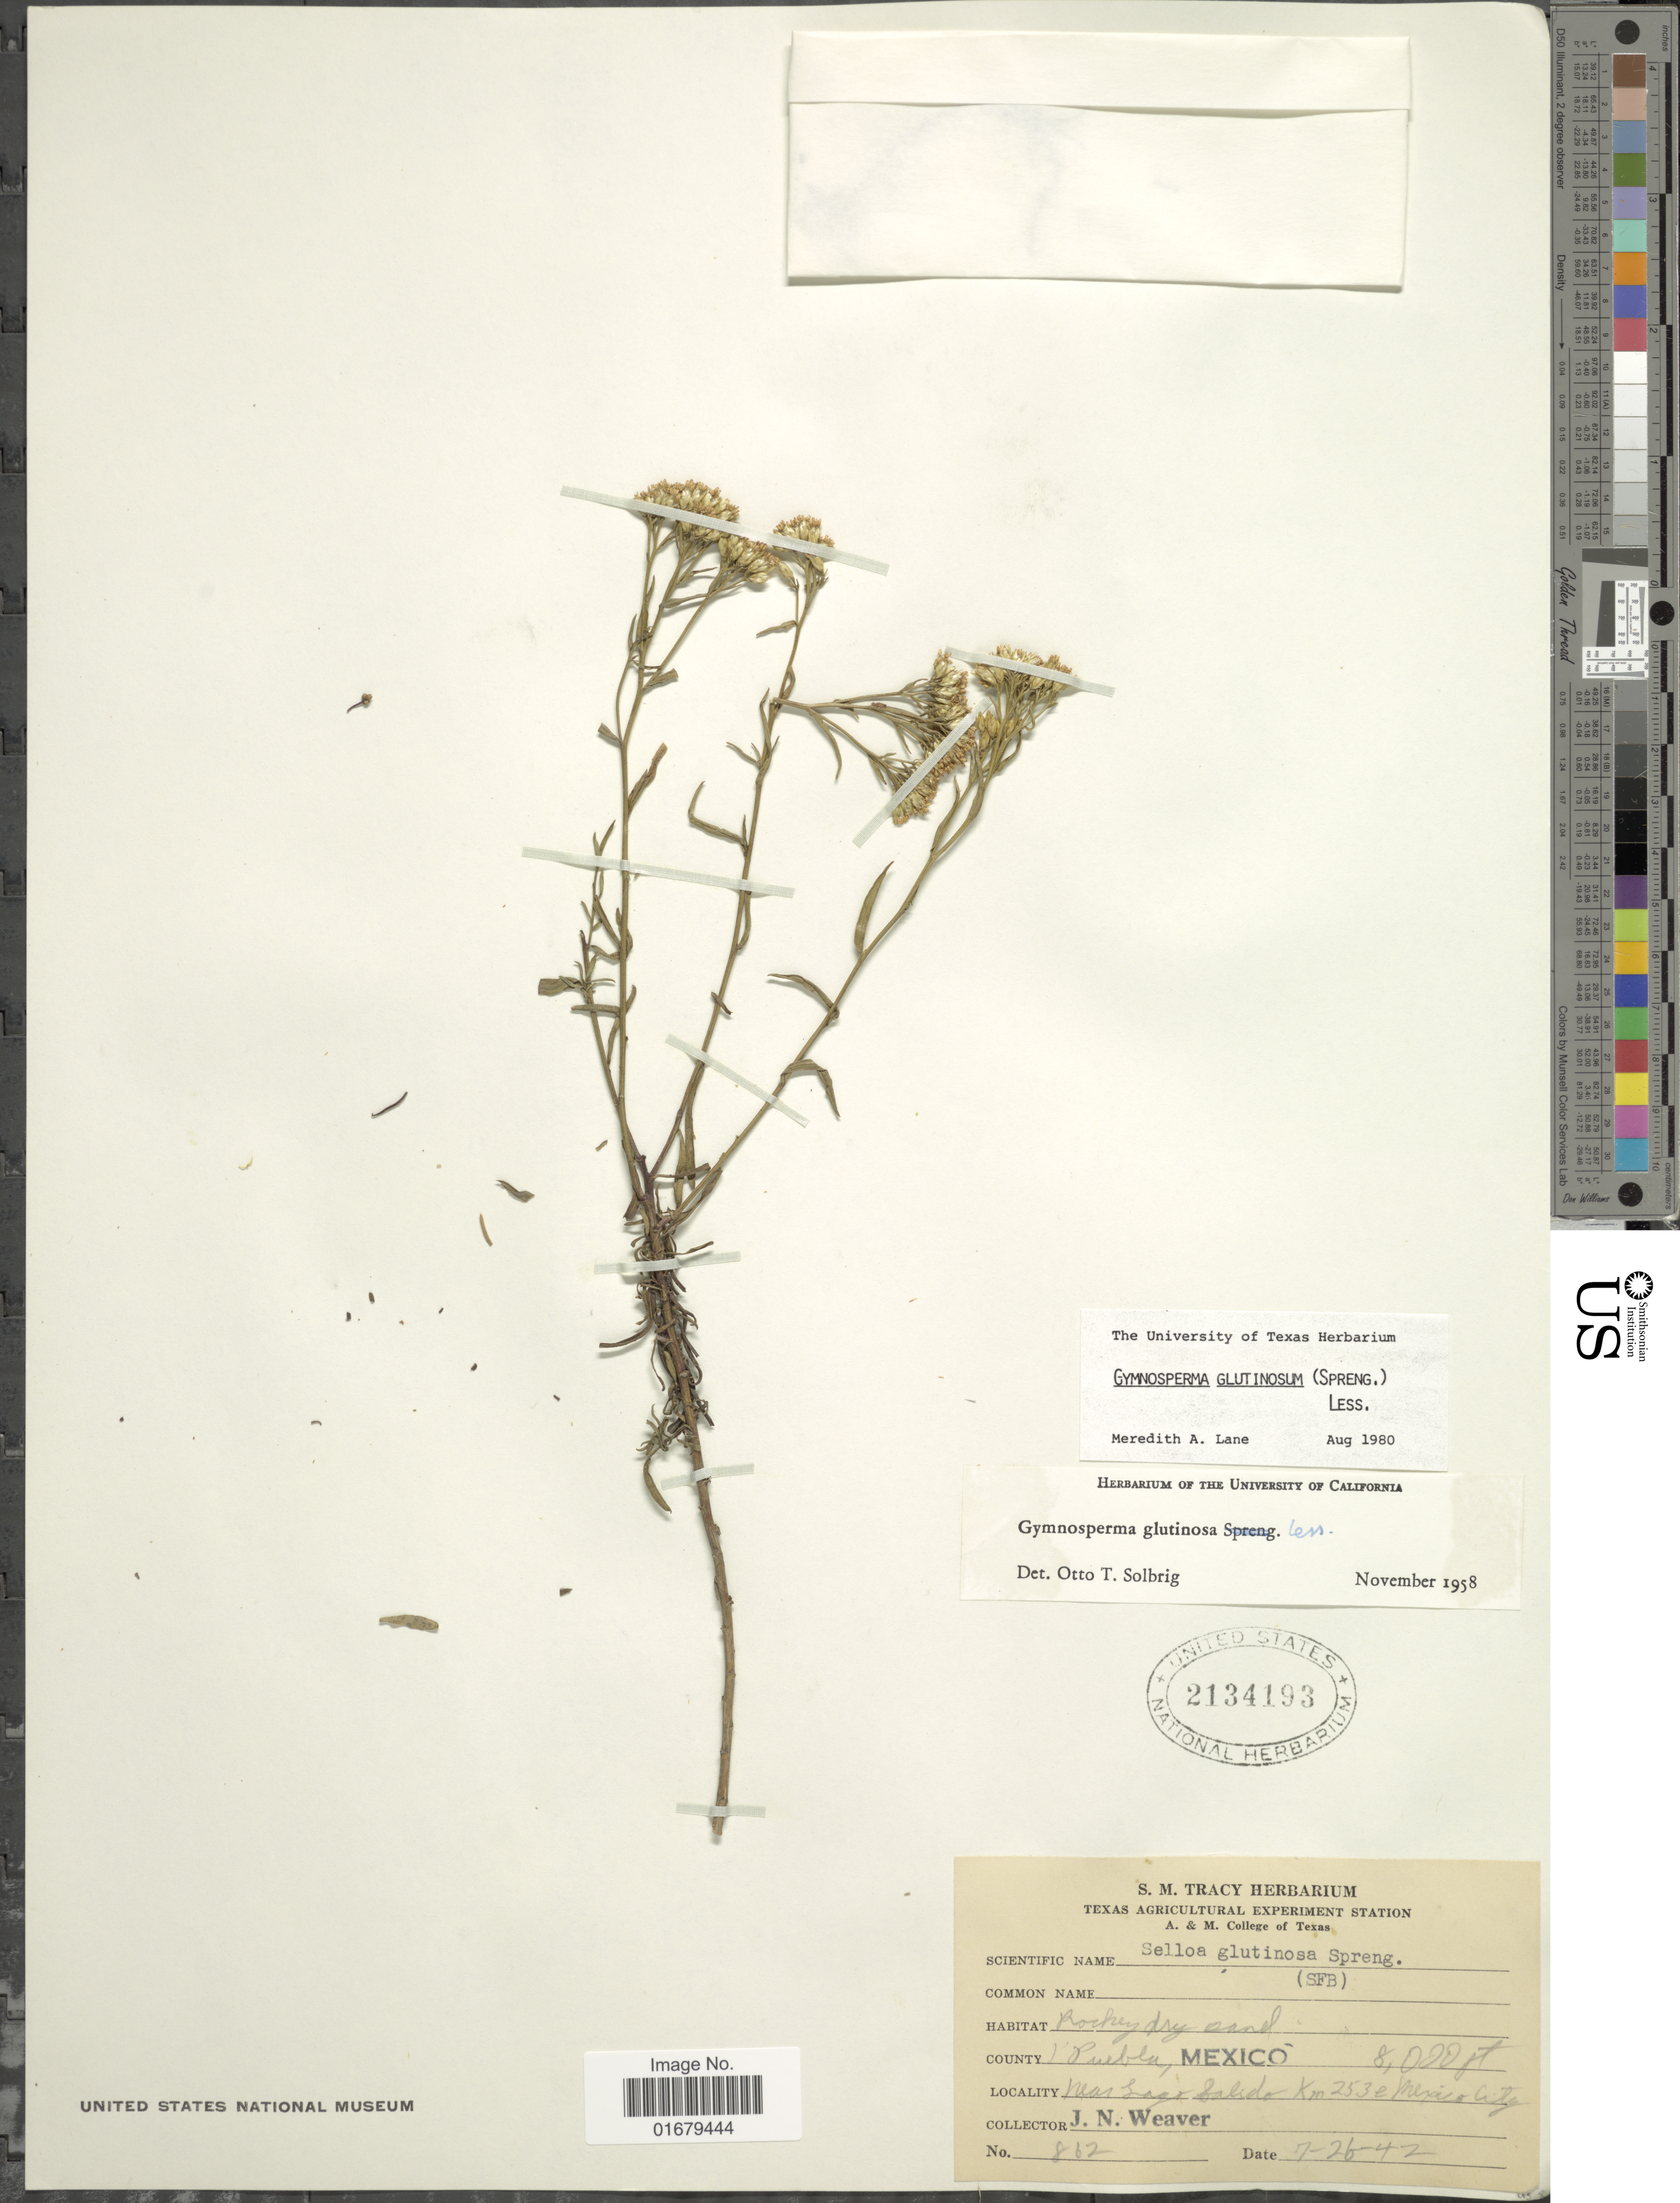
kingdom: Plantae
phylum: Tracheophyta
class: Magnoliopsida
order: Asterales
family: Asteraceae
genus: Gymnosperma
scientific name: Gymnosperma glutinosum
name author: (Spreng.) Less.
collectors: J. N. Weaver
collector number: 862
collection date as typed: Transcribed d/m/y: 26/7/42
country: Mexico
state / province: Puebla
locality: Rocky dry sand, near Lago Salido Km 253 e Mexico City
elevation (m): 2438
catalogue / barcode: US 2134193